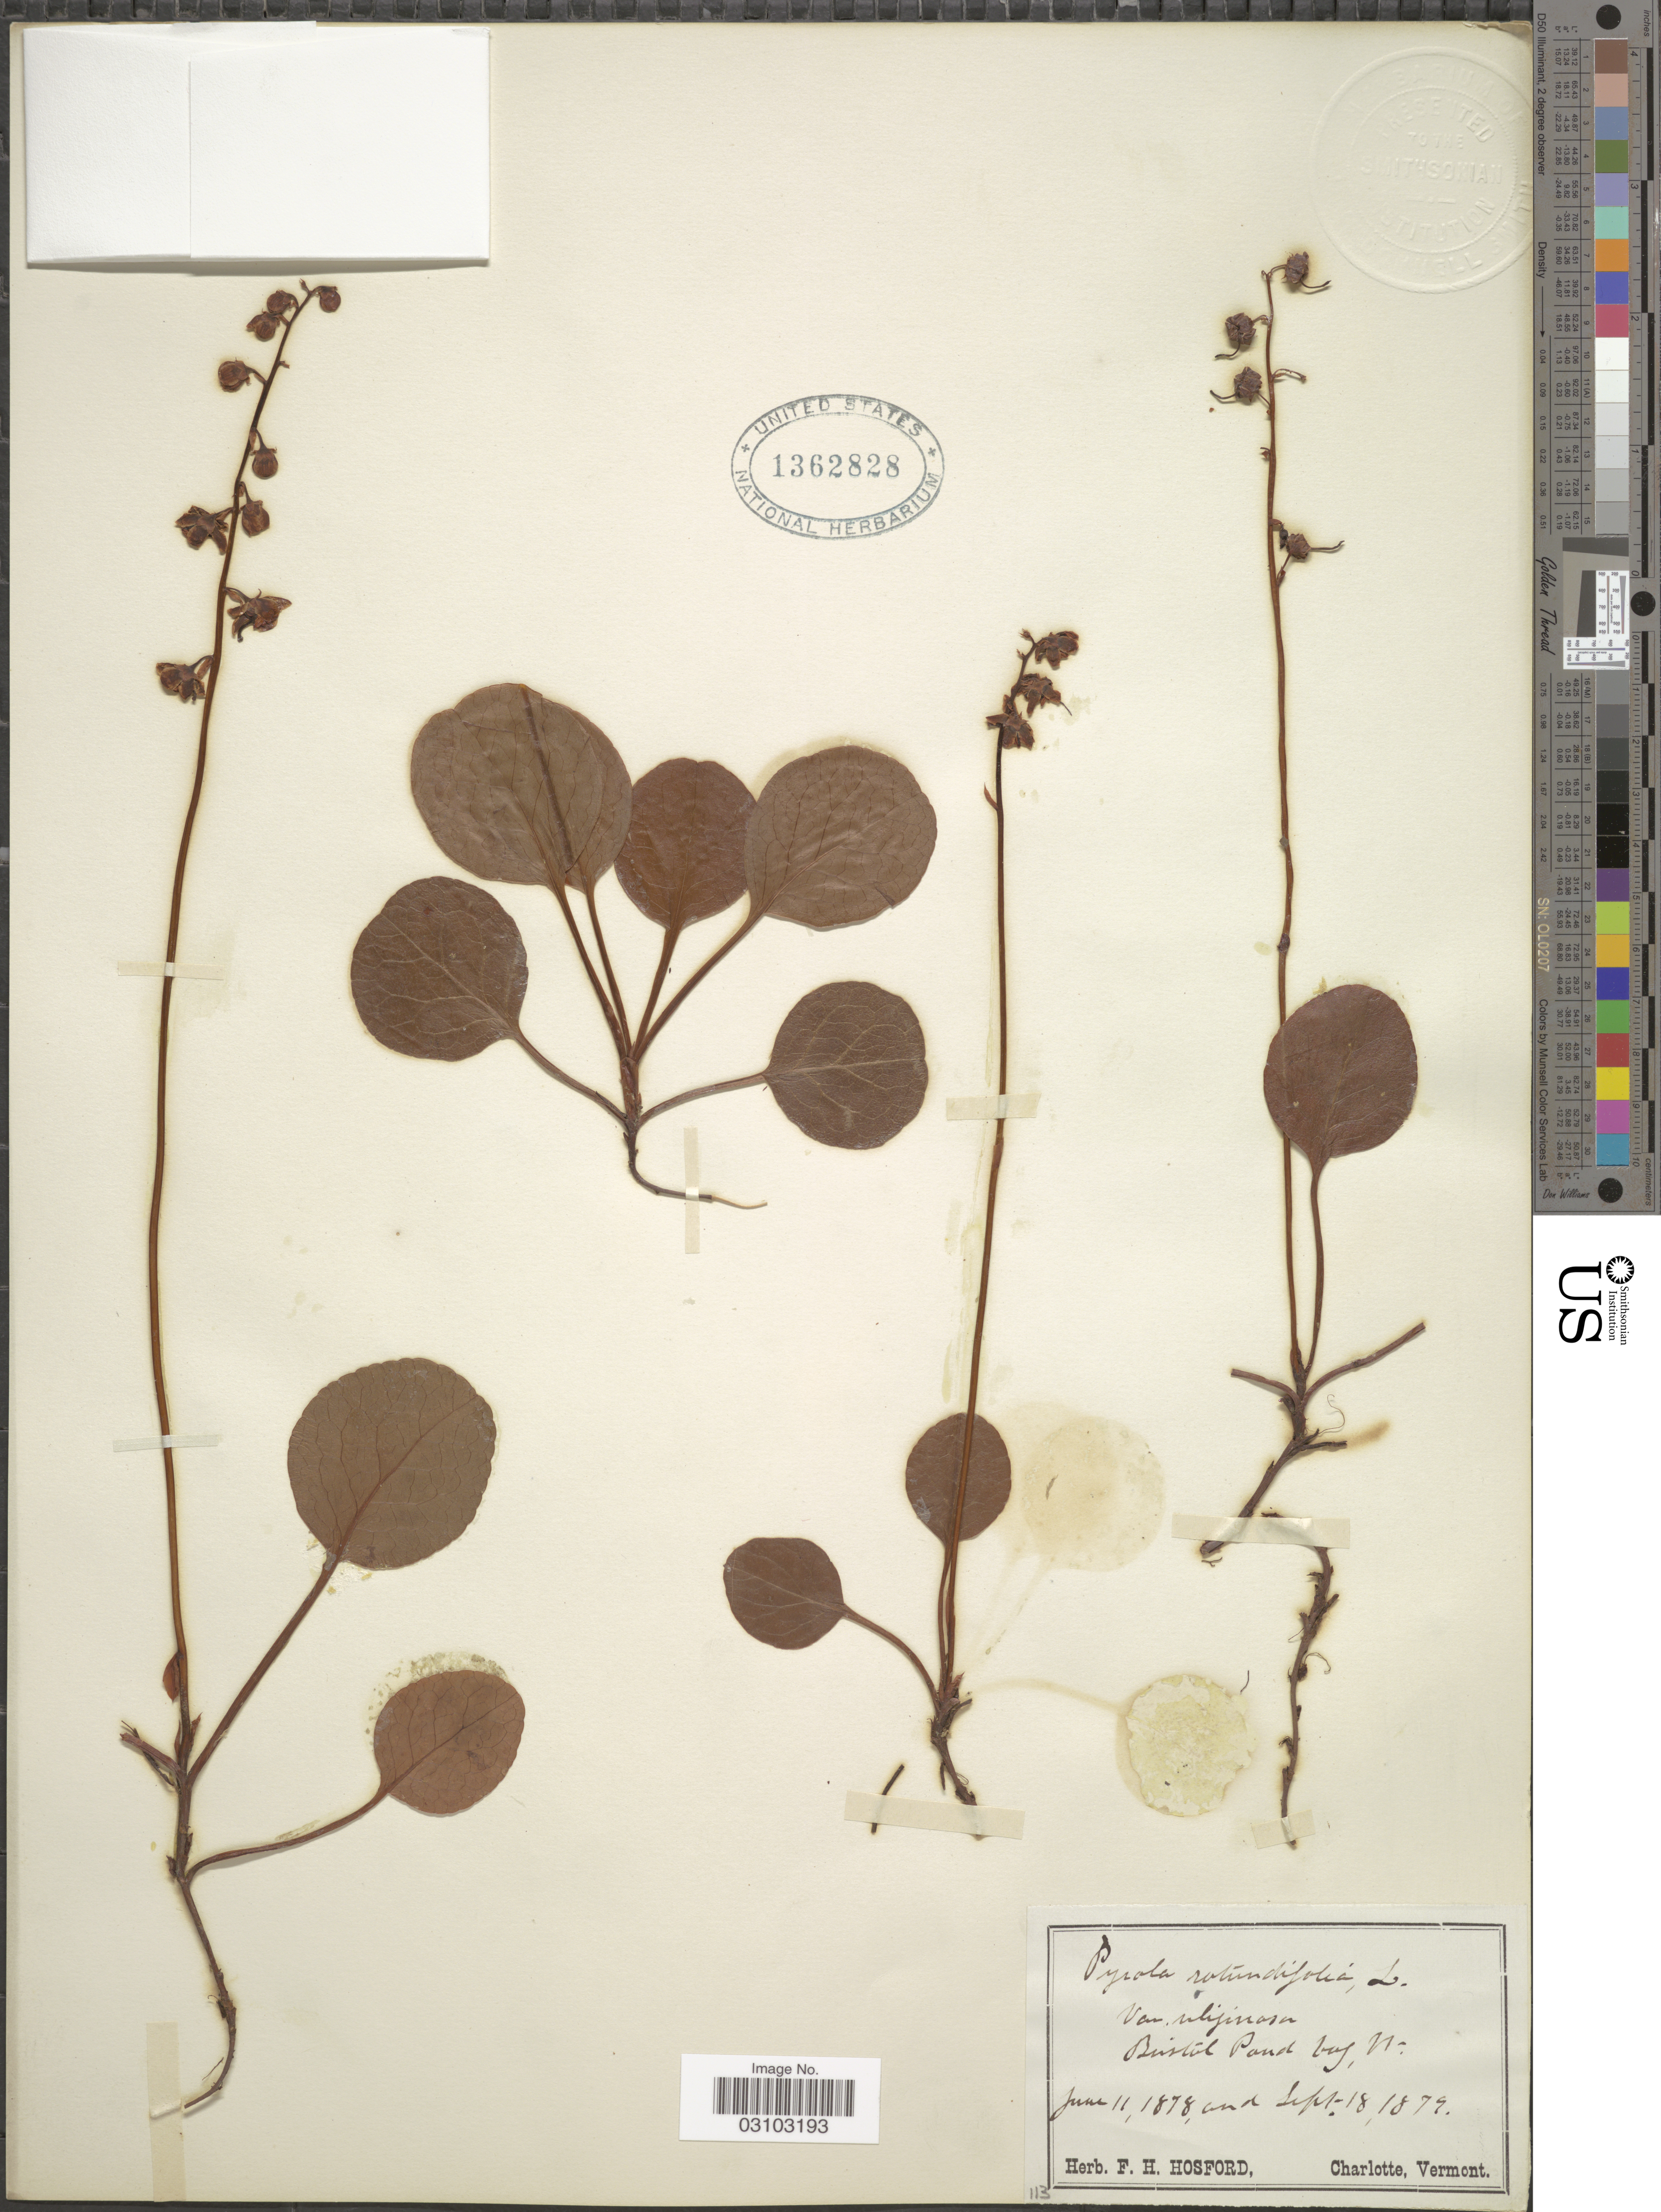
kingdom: Plantae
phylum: Tracheophyta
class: Magnoliopsida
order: Ericales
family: Ericaceae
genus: Pyrola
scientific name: Pyrola americana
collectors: ex herb. F. H. Hosford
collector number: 113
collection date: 1878-06-11/1879-09-18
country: United States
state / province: Vermont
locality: Charlotte.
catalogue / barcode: US 1362828